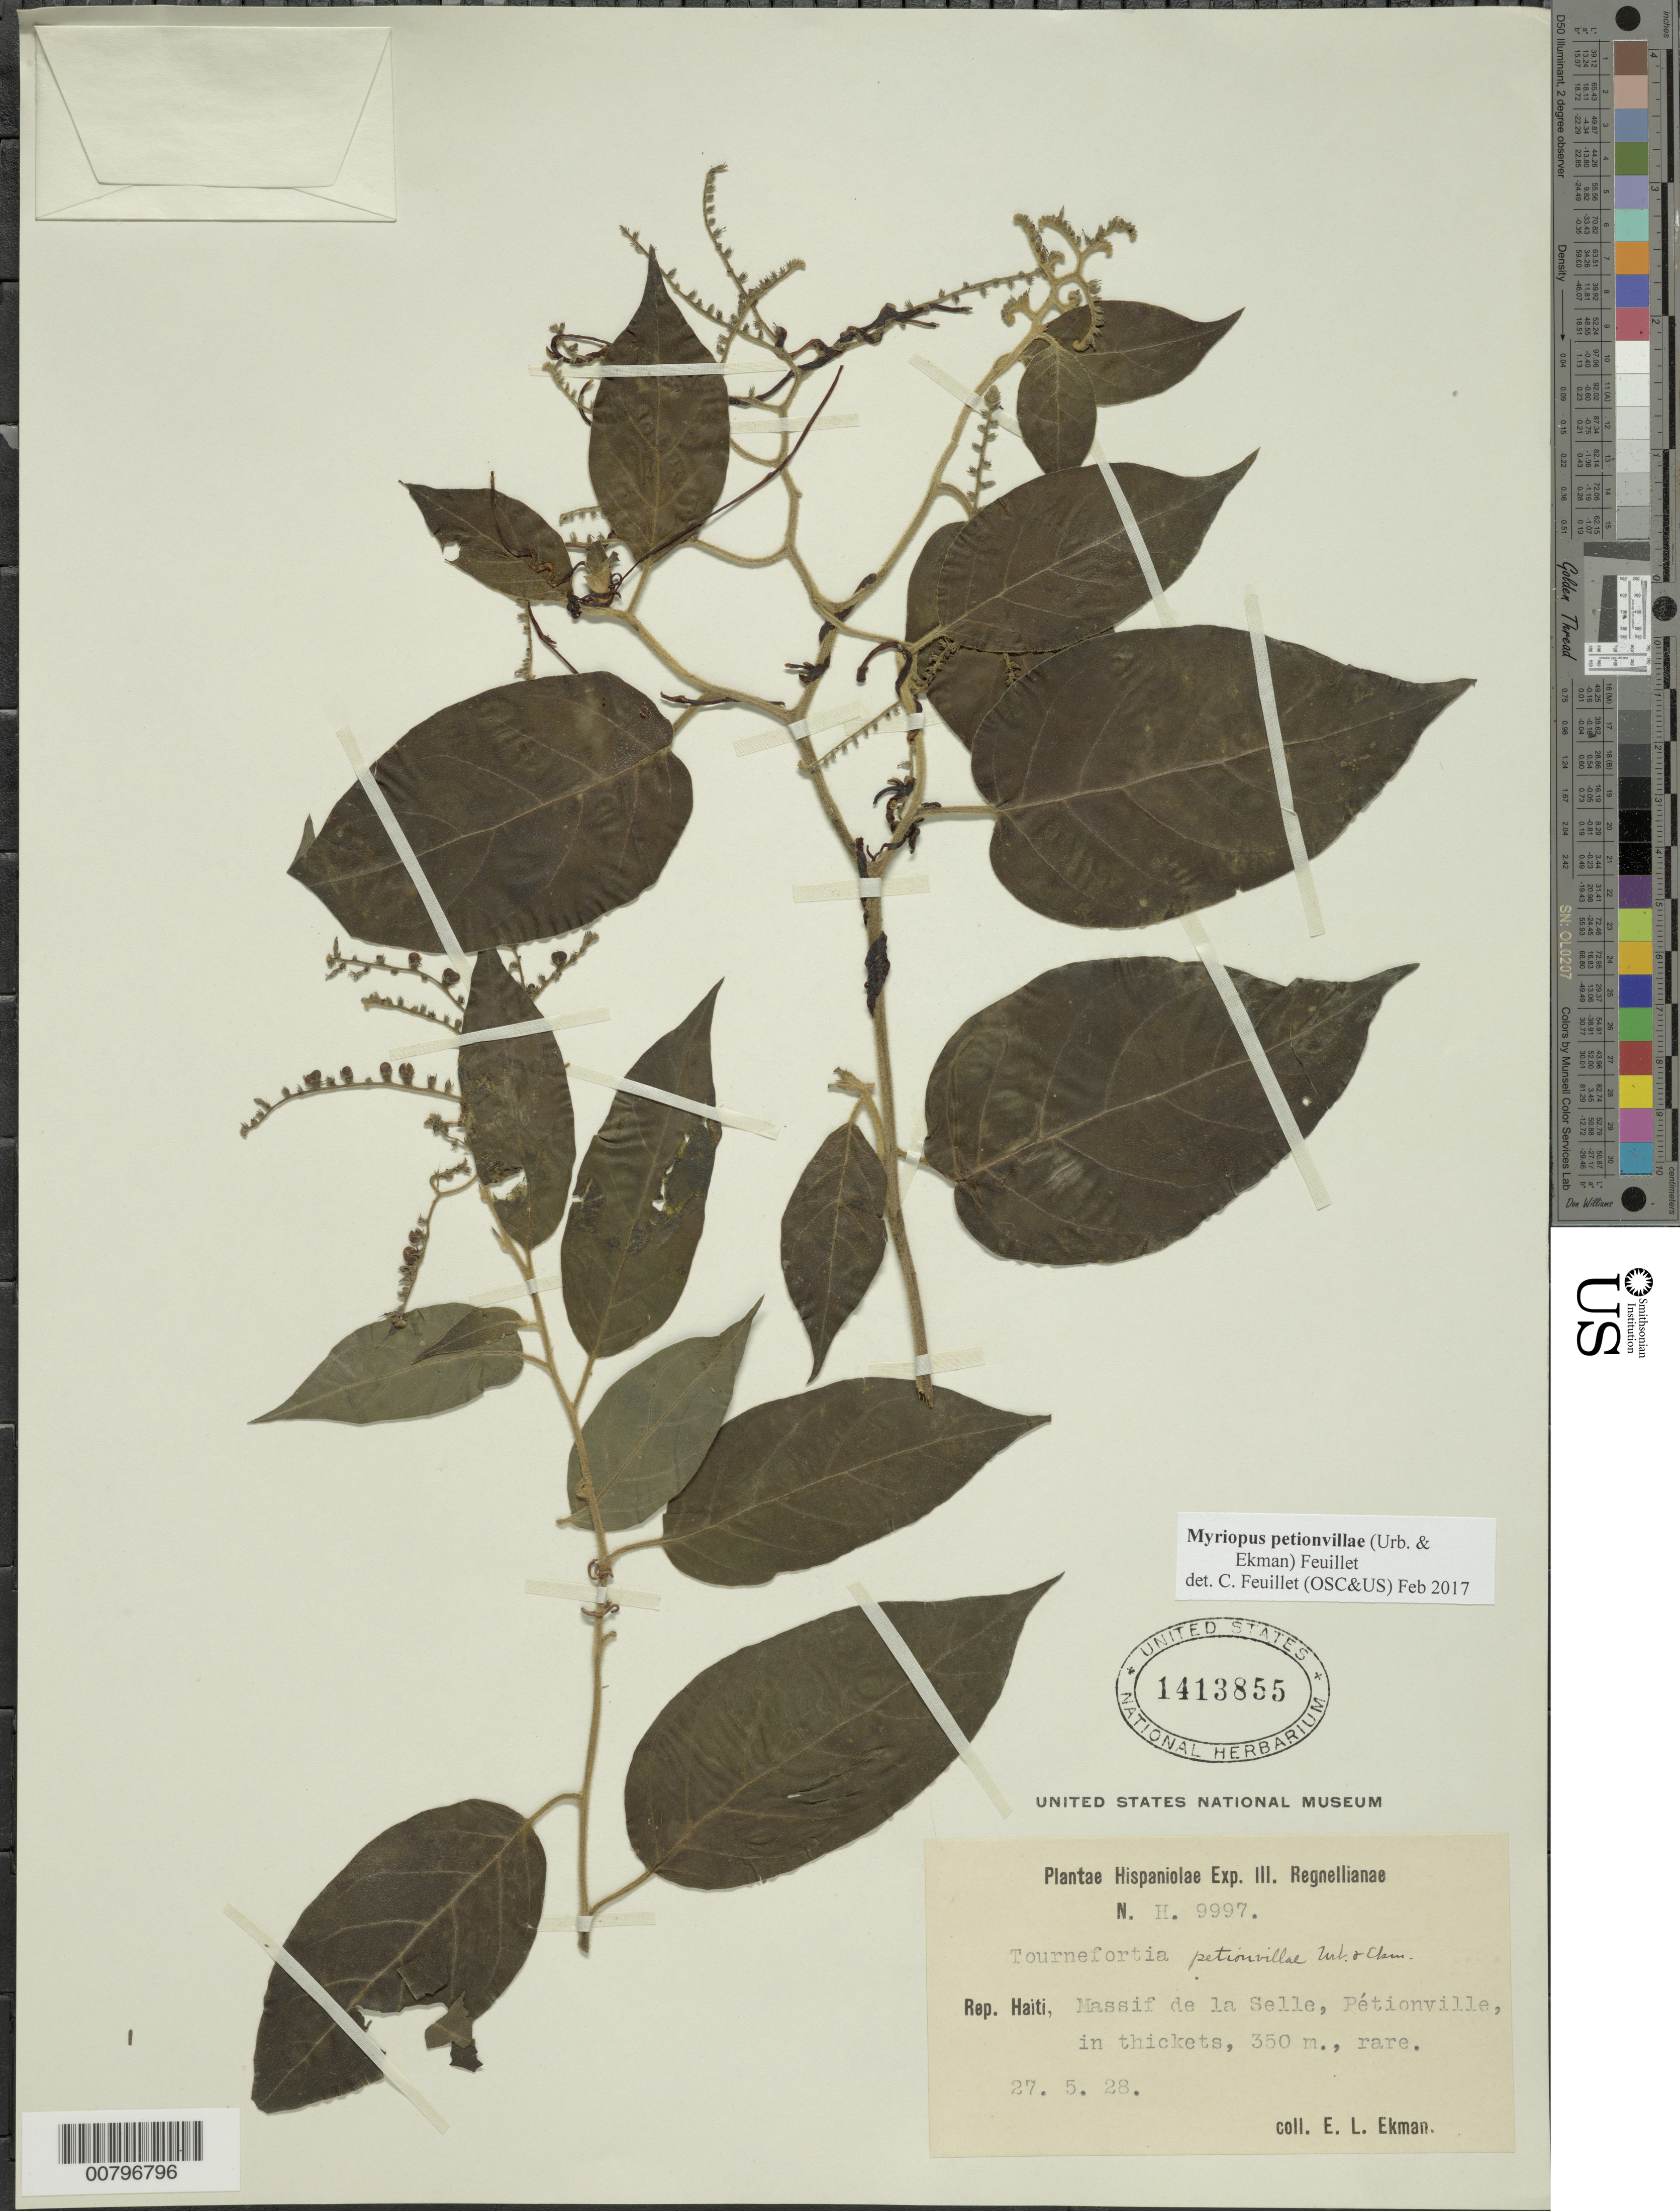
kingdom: Plantae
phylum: Tracheophyta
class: Magnoliopsida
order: Boraginales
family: Heliotropiaceae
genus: Myriopus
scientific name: Myriopus petionvillae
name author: (Urb. & Ekman) Feuillet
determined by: Feuillet, C.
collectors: E. L. Ekman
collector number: H 9997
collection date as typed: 27 May 1928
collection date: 1928-05-27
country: Haiti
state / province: Ouest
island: Hispaniola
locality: Massif de la Selle, Pétionville.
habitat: In thickets, rare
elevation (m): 350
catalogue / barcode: US 1413855